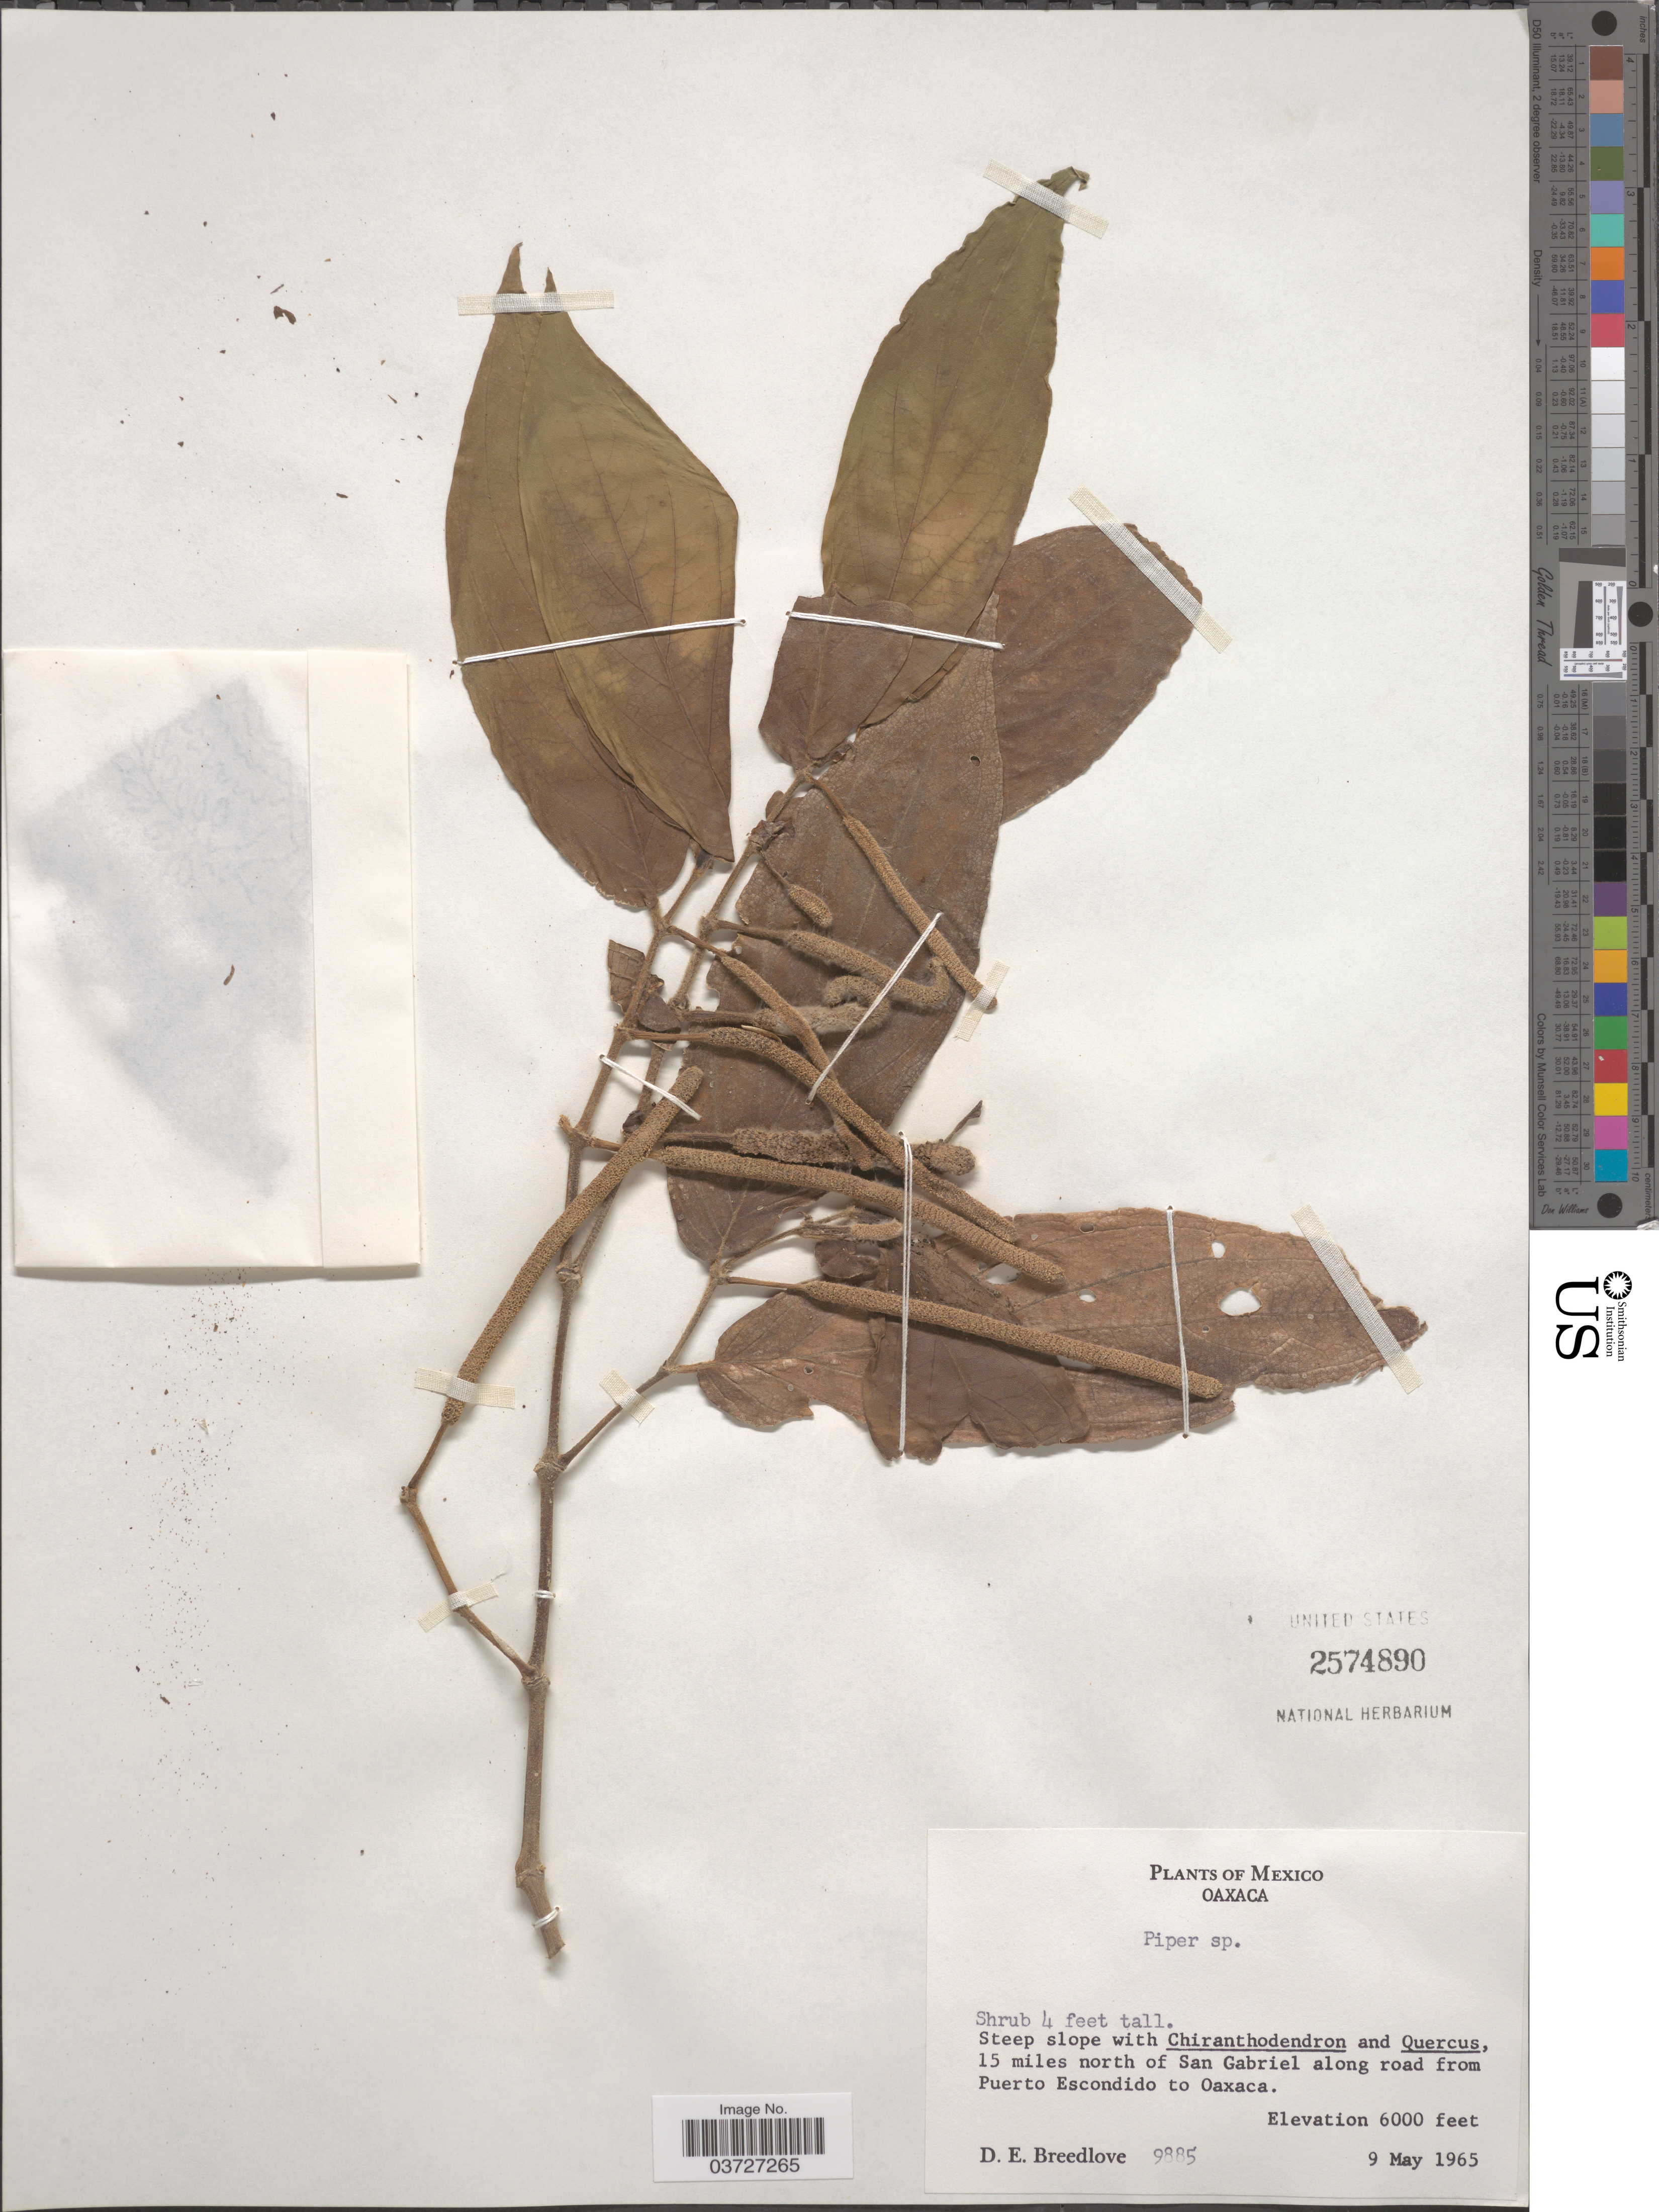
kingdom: Plantae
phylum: Tracheophyta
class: Magnoliopsida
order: Piperales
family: Piperaceae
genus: Piper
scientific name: Piper sp.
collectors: D. E. Breedlove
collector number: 9885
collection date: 1965-05-09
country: Mexico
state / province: Oaxaca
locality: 15 miles north of San Gabriel along road from Puerto Escondido to Oaxaca.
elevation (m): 1829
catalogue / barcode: US 2574890